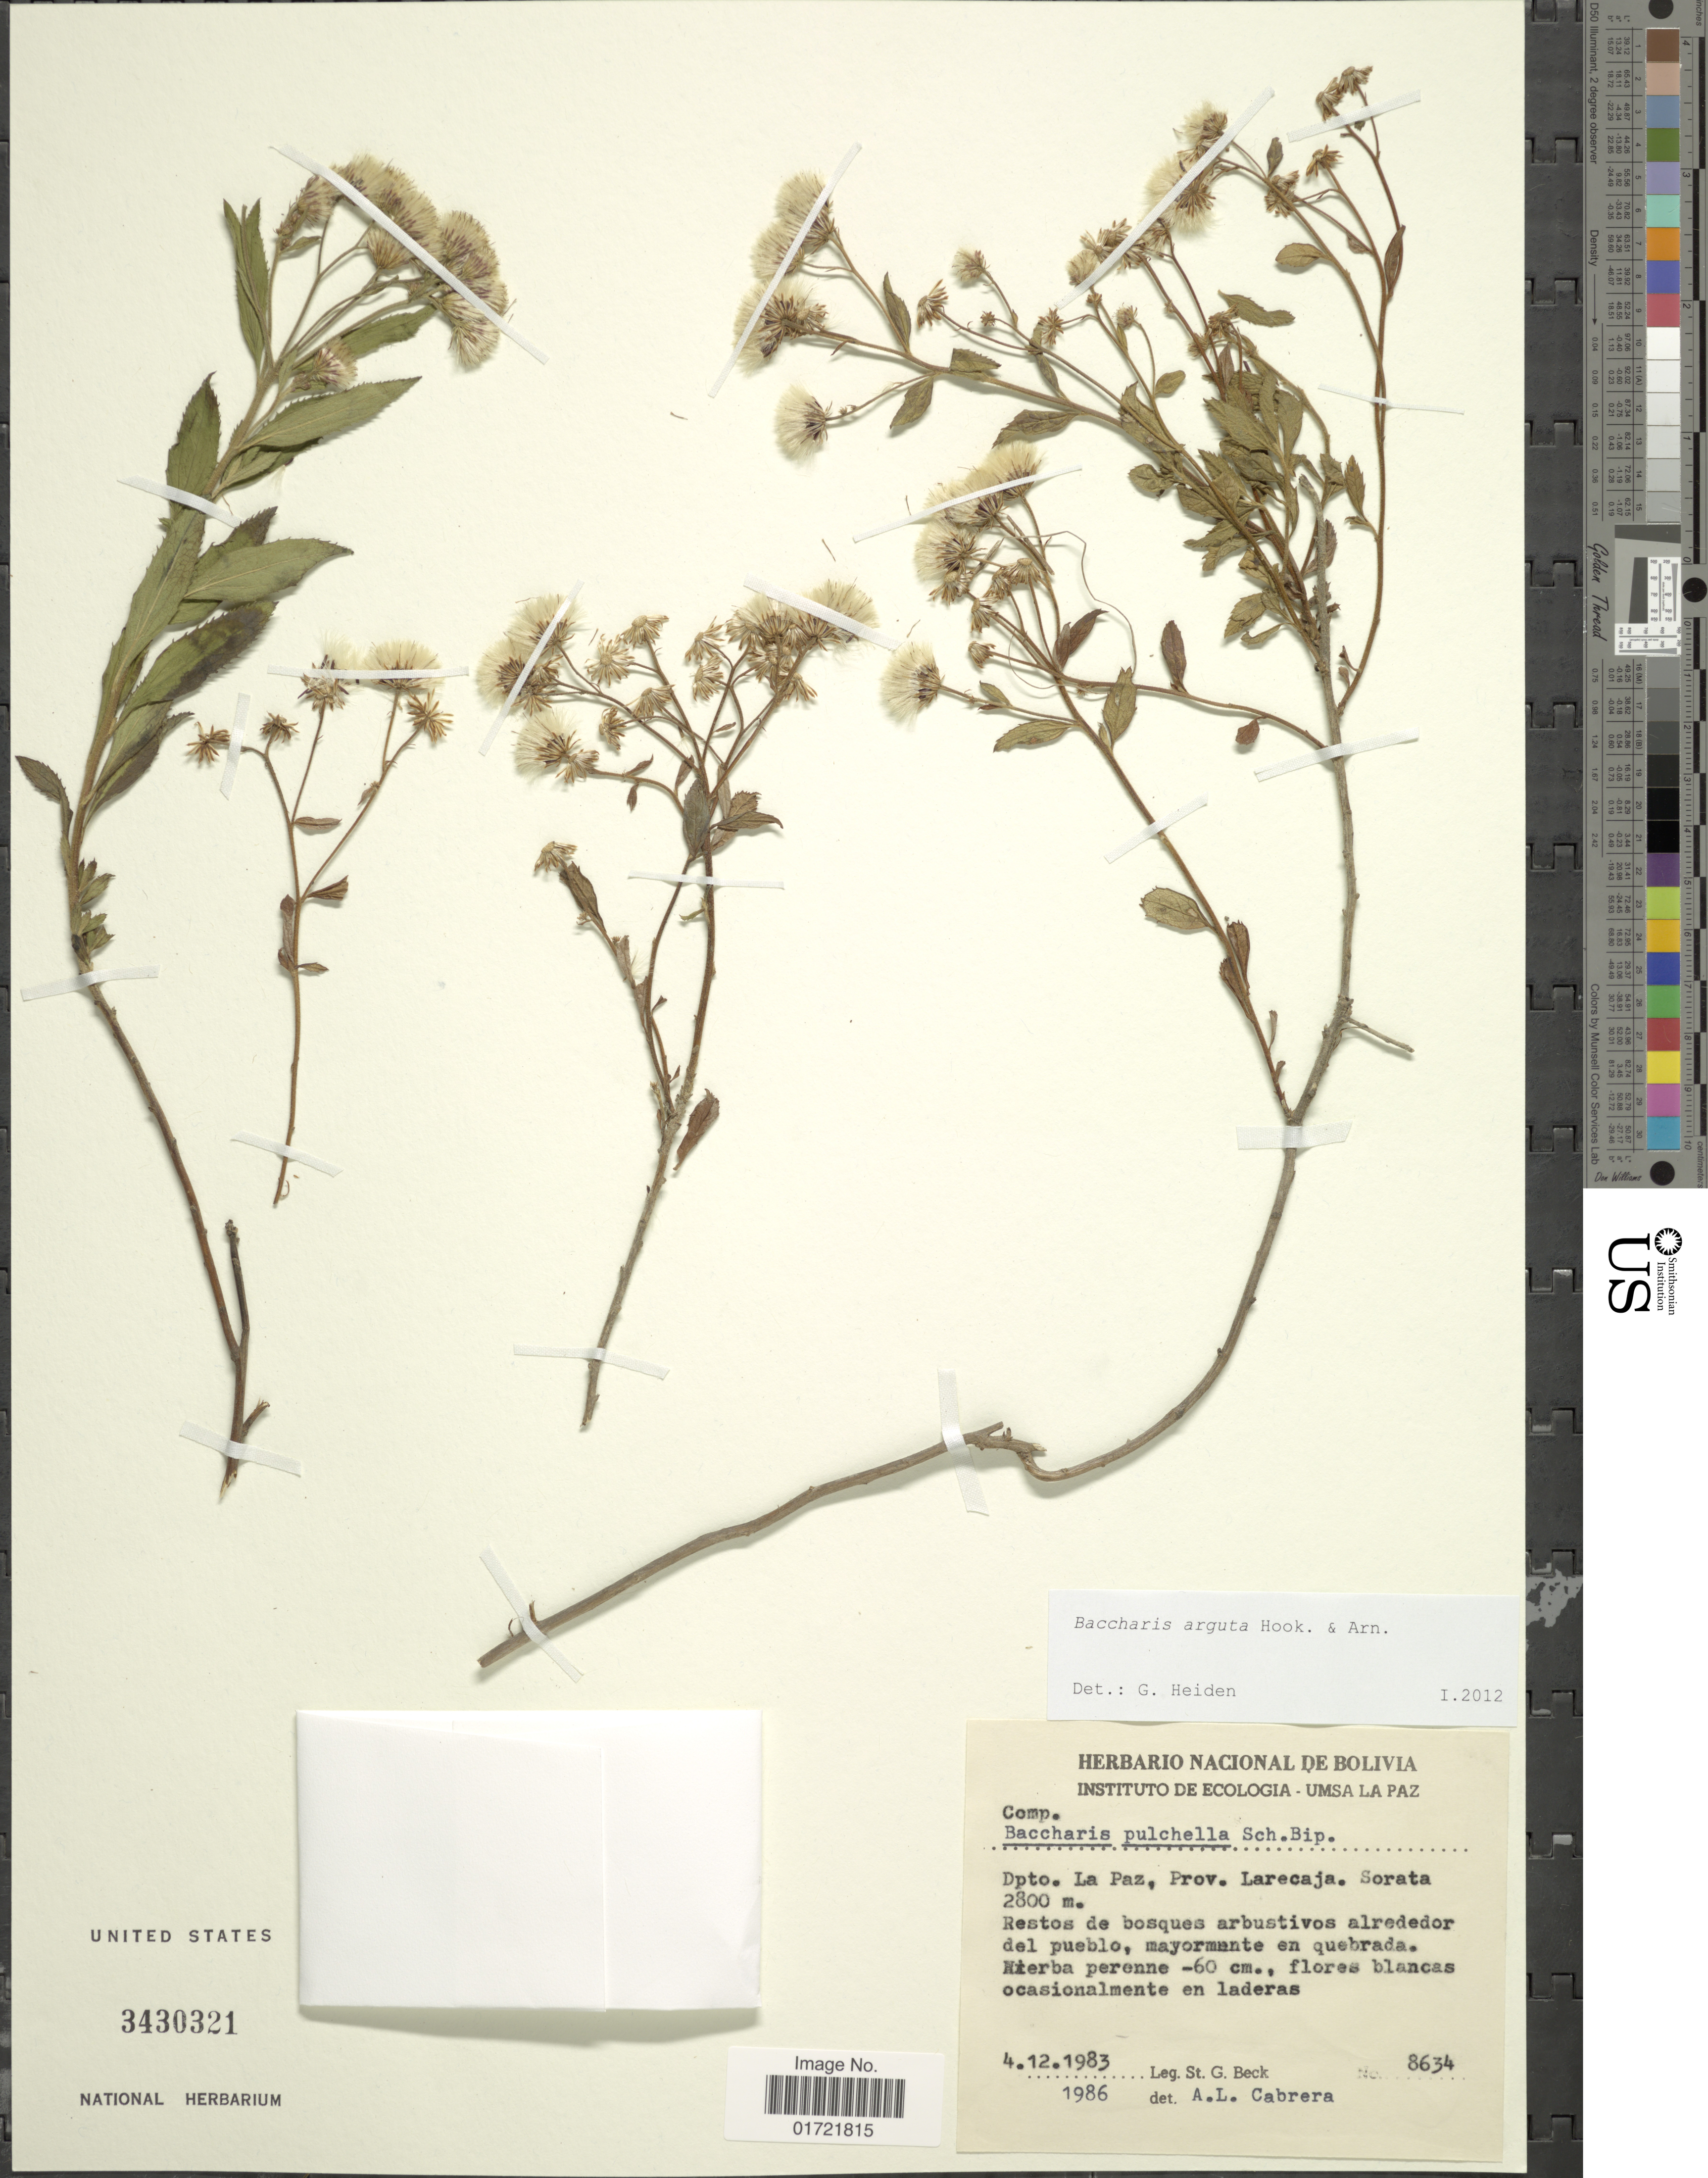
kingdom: Plantae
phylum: Tracheophyta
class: Magnoliopsida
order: Asterales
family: Asteraceae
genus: Baccharis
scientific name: Baccharis arguta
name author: Gillies ex Hook. & Arn.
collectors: S. G. Beck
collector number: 8634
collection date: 1983-12-04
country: Bolivia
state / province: La Paz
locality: Dpto. La Paz, Prov. Larecaja, Sorata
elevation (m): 2800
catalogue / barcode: US 3430321